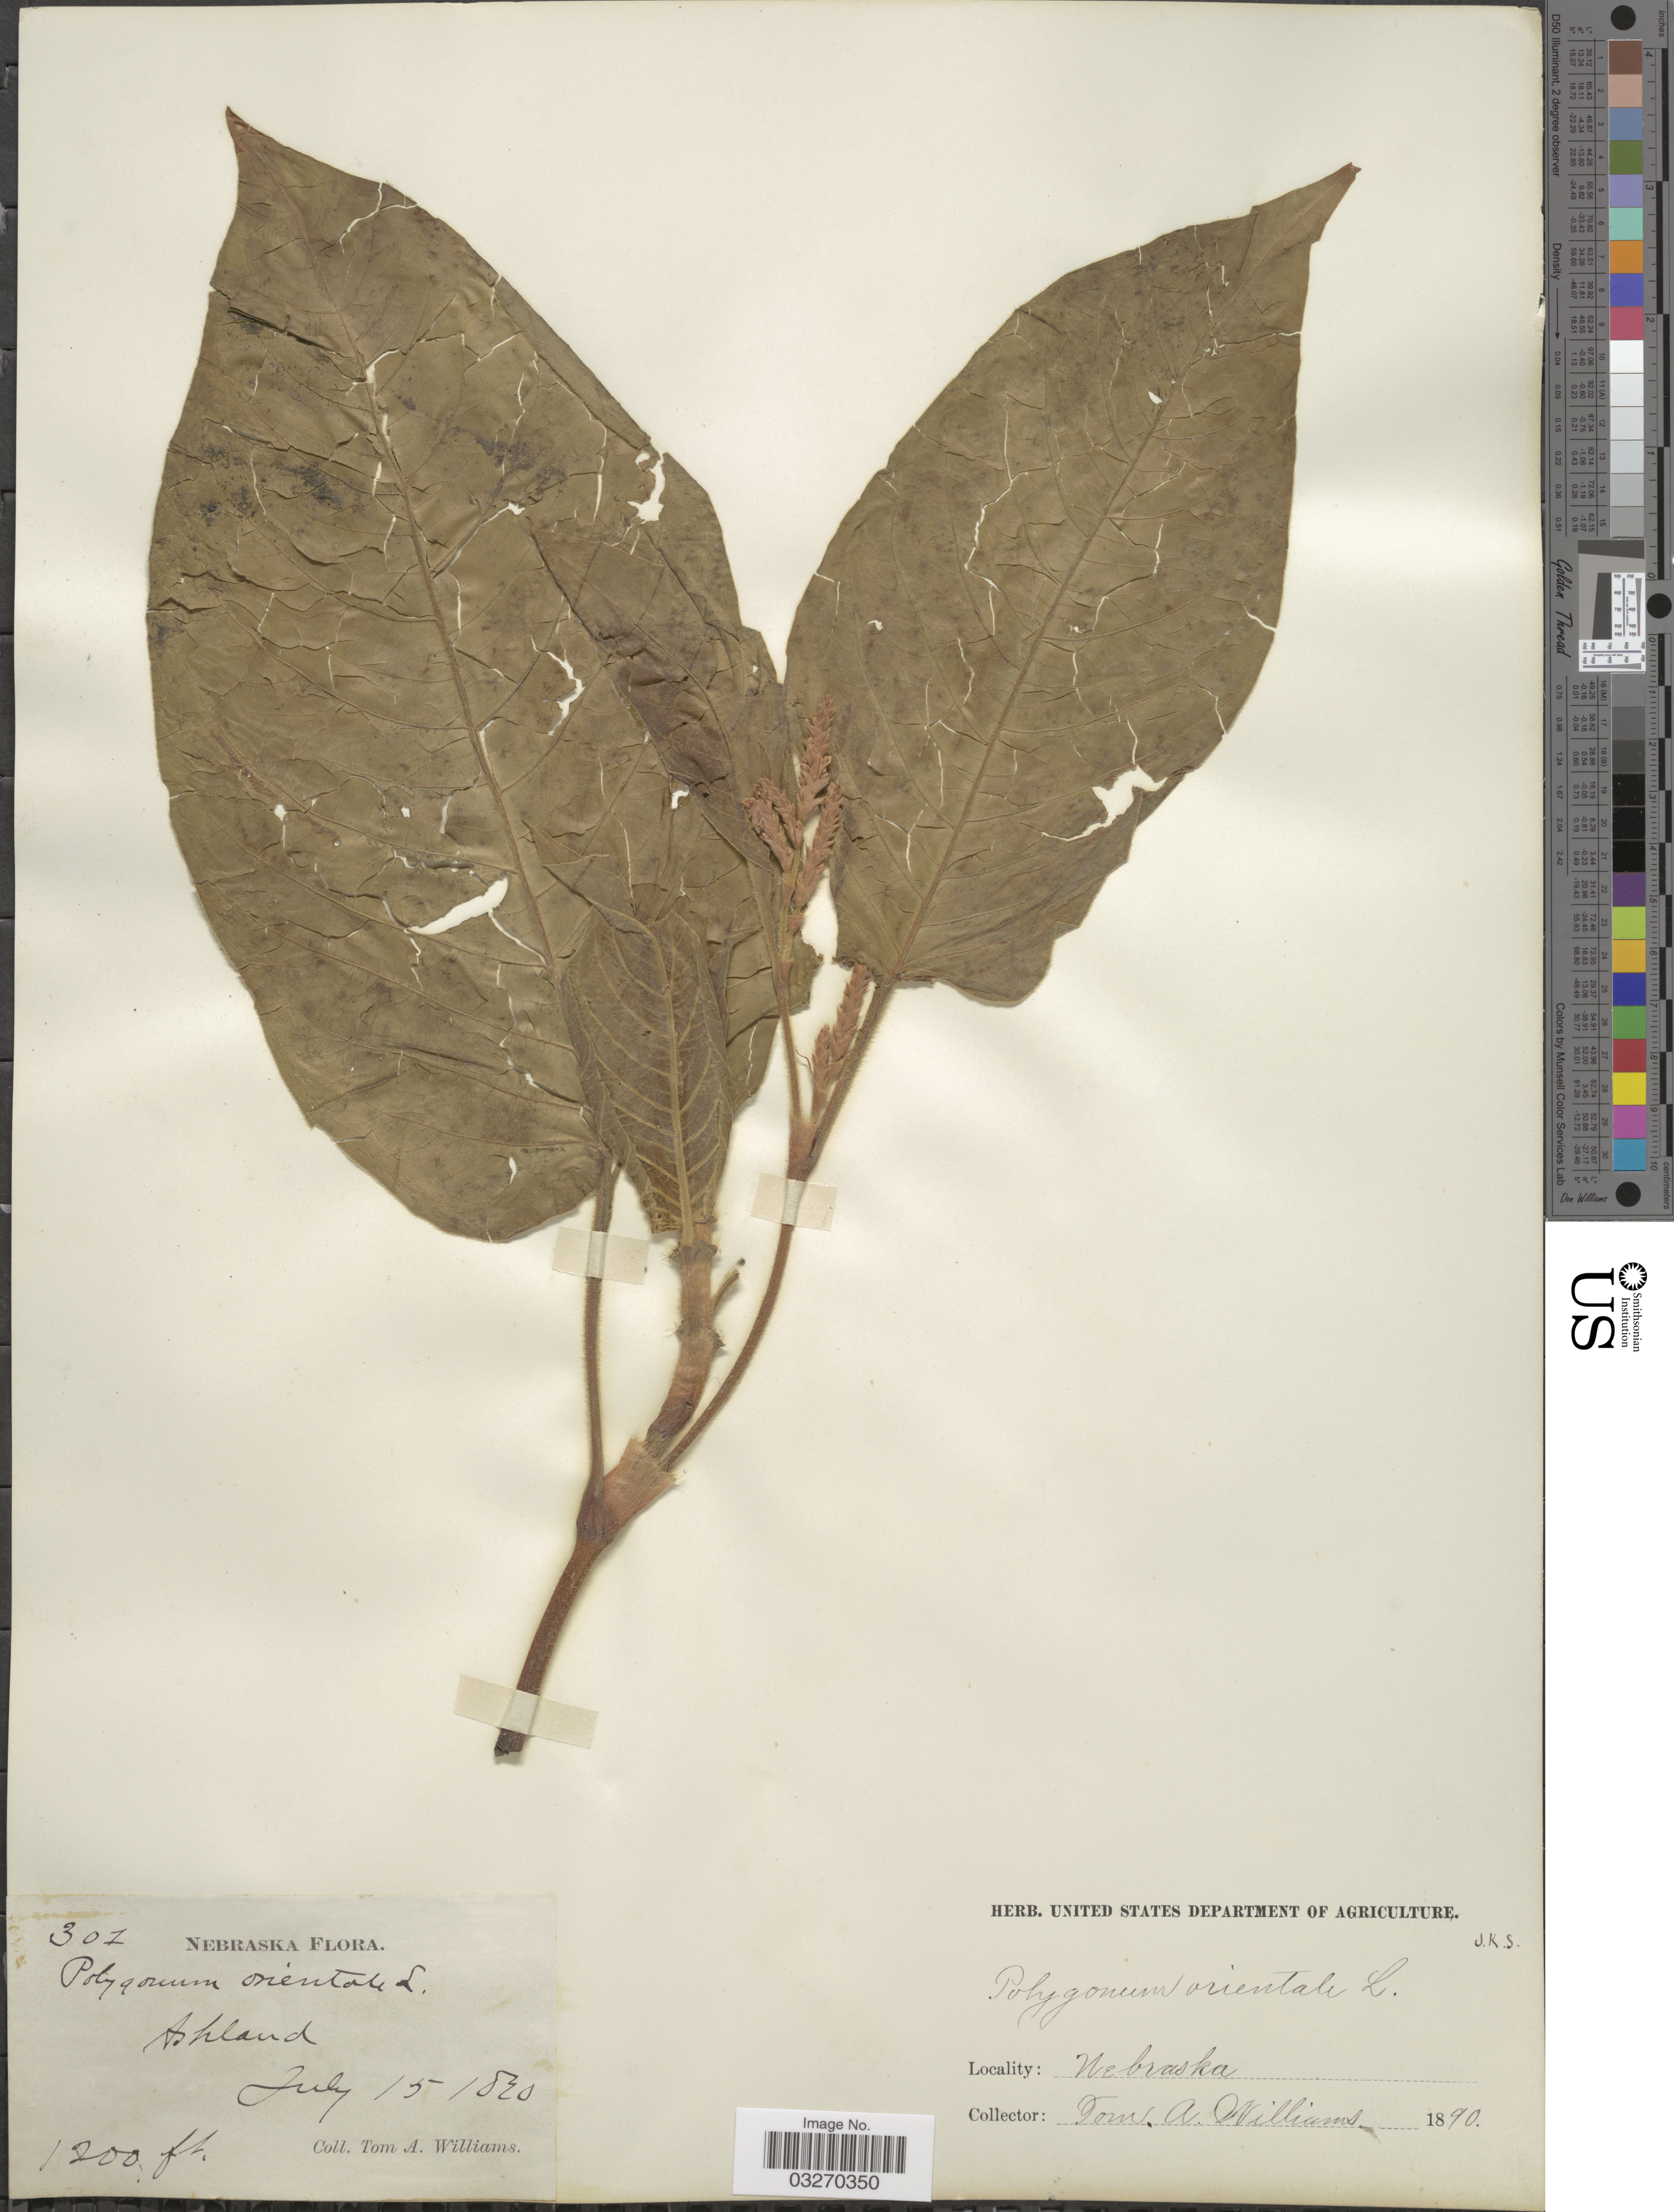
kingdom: Plantae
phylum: Tracheophyta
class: Magnoliopsida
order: Caryophyllales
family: Polygonaceae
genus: Persicaria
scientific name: Persicaria orientalis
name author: (L.) Spach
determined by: Atha, D. E.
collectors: T. Williams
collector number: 307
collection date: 1890-07-15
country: United States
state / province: Nebraska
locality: Ashland.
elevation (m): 366